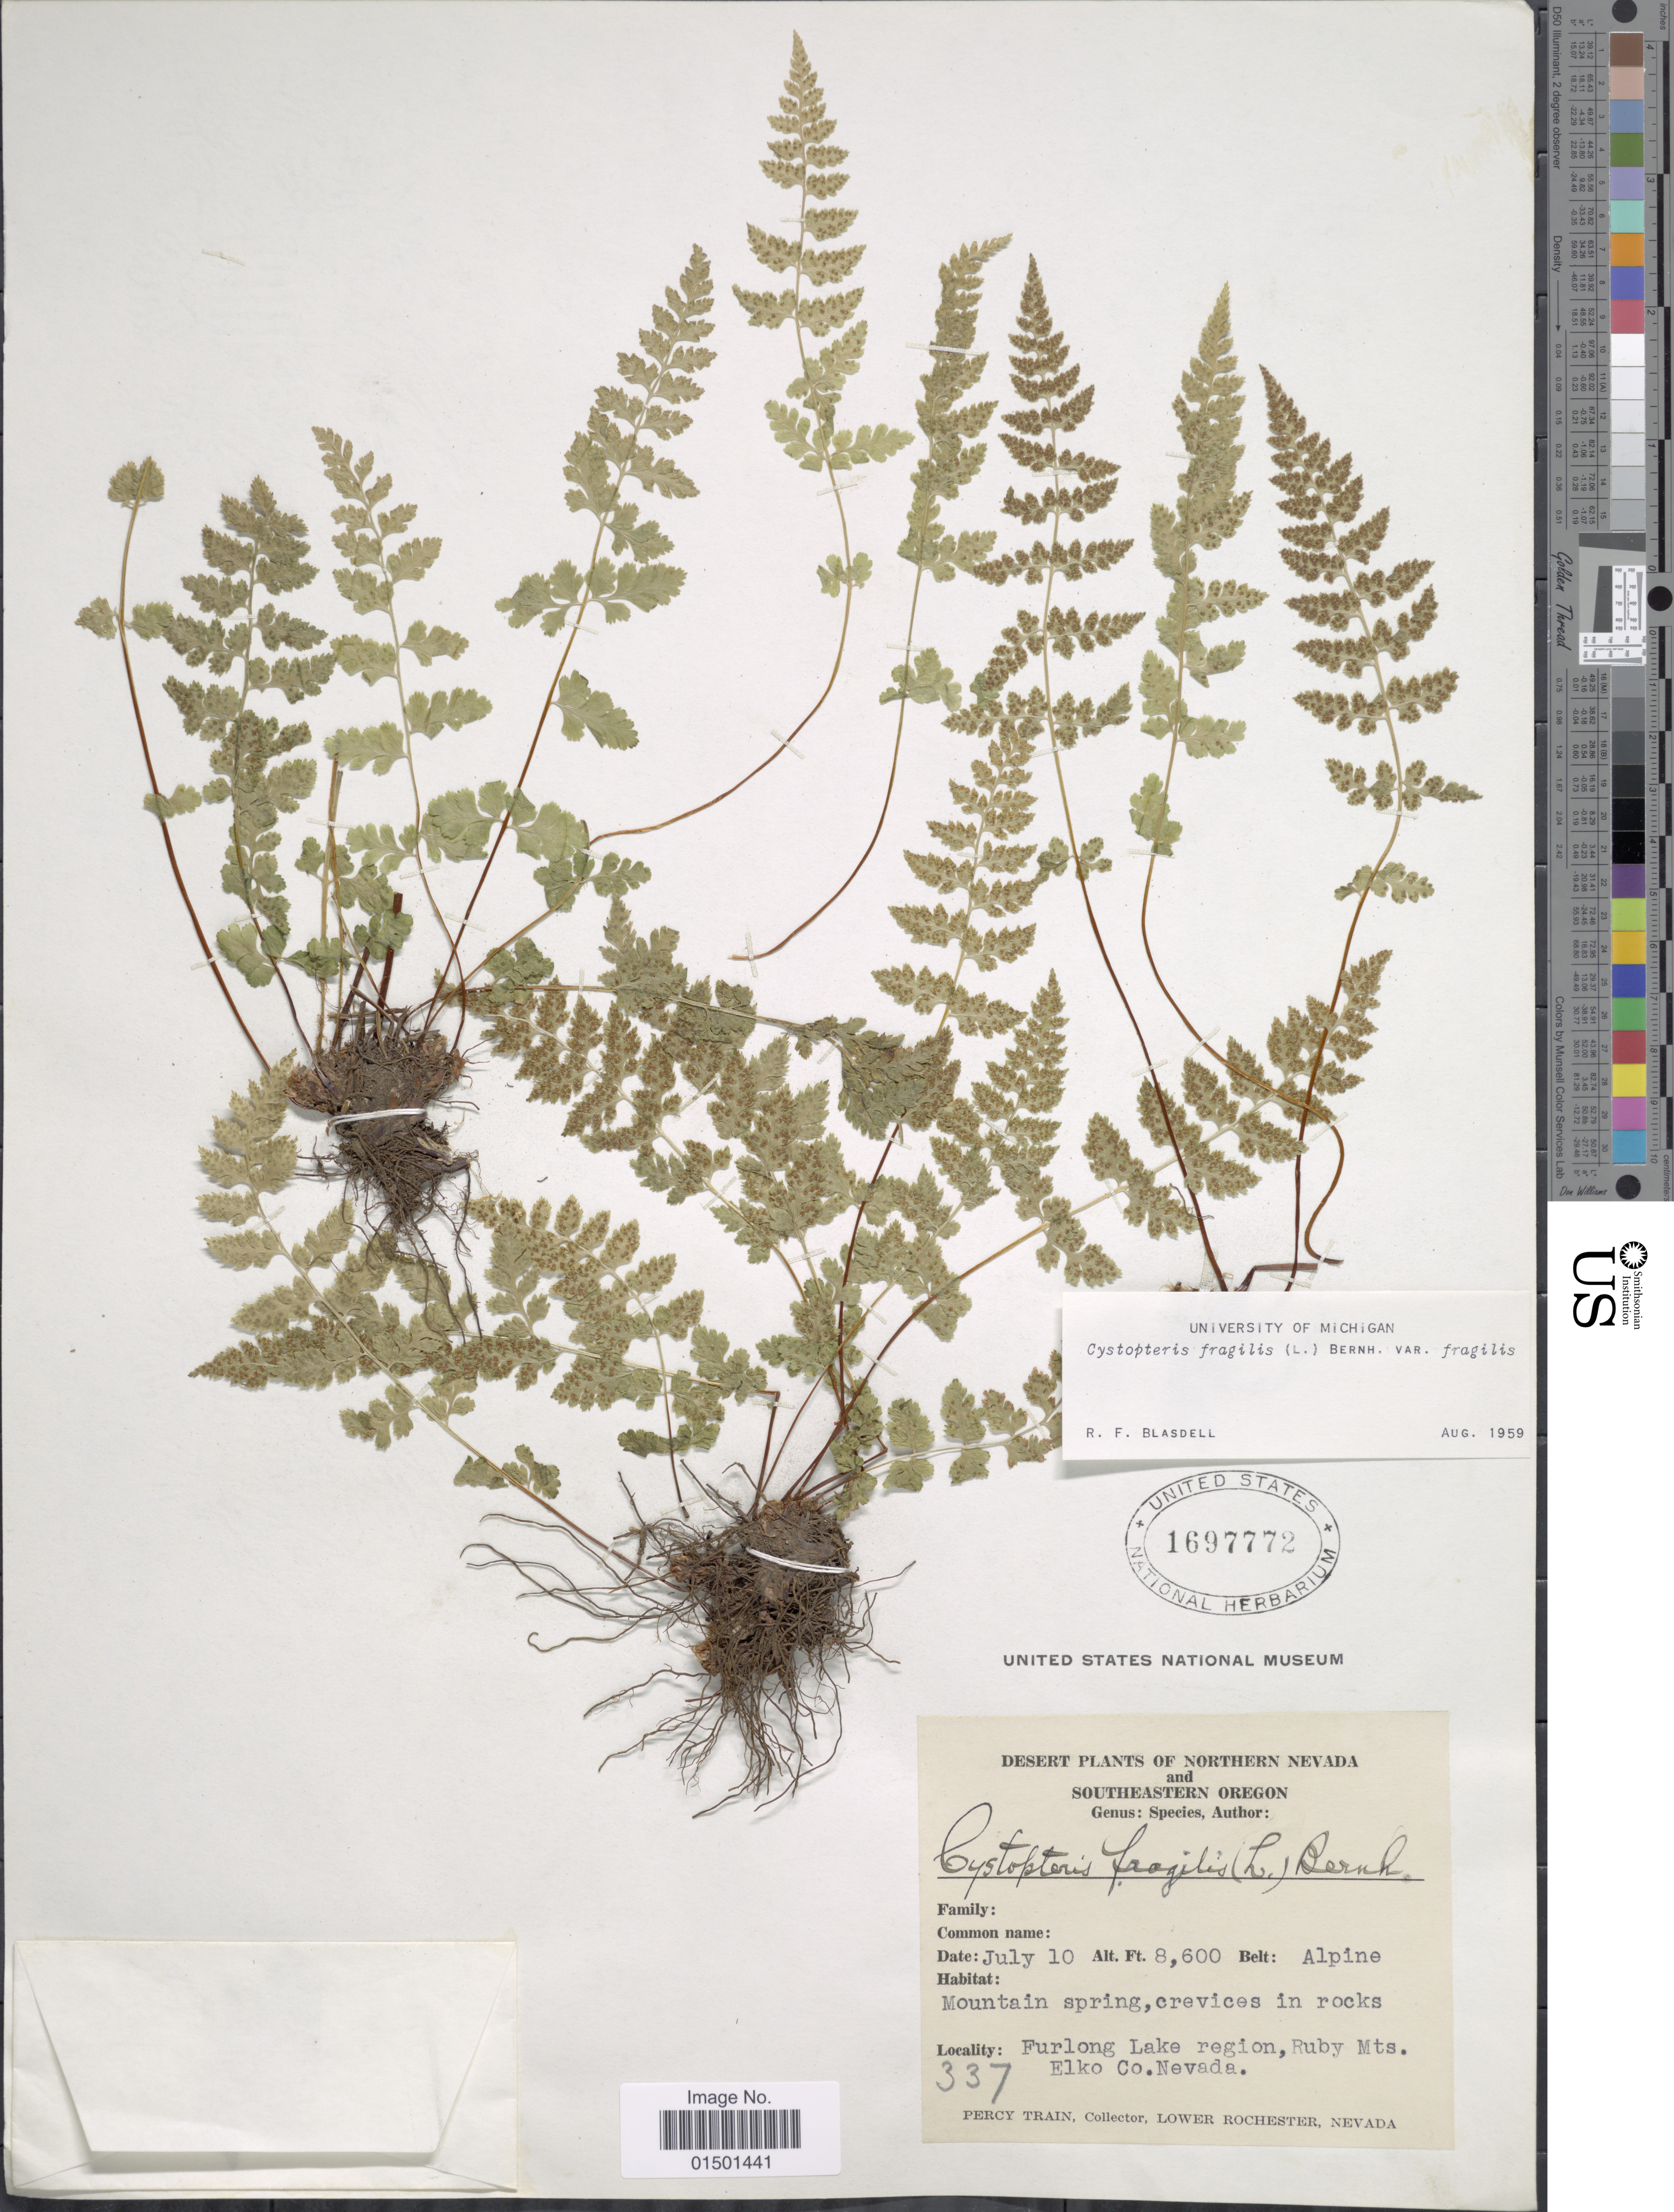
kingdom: Plantae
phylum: Tracheophyta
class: Polypodiopsida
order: Polypodiales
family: Cystopteridaceae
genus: Cystopteris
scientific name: Cystopteris fragilis var. fragilis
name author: (L.) Bernh.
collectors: P. Train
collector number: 337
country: United States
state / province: Nevada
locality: Northern Nevada. Furlong Lake region, Ruby Mts. Elko Co.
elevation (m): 2621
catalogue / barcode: US 1697772